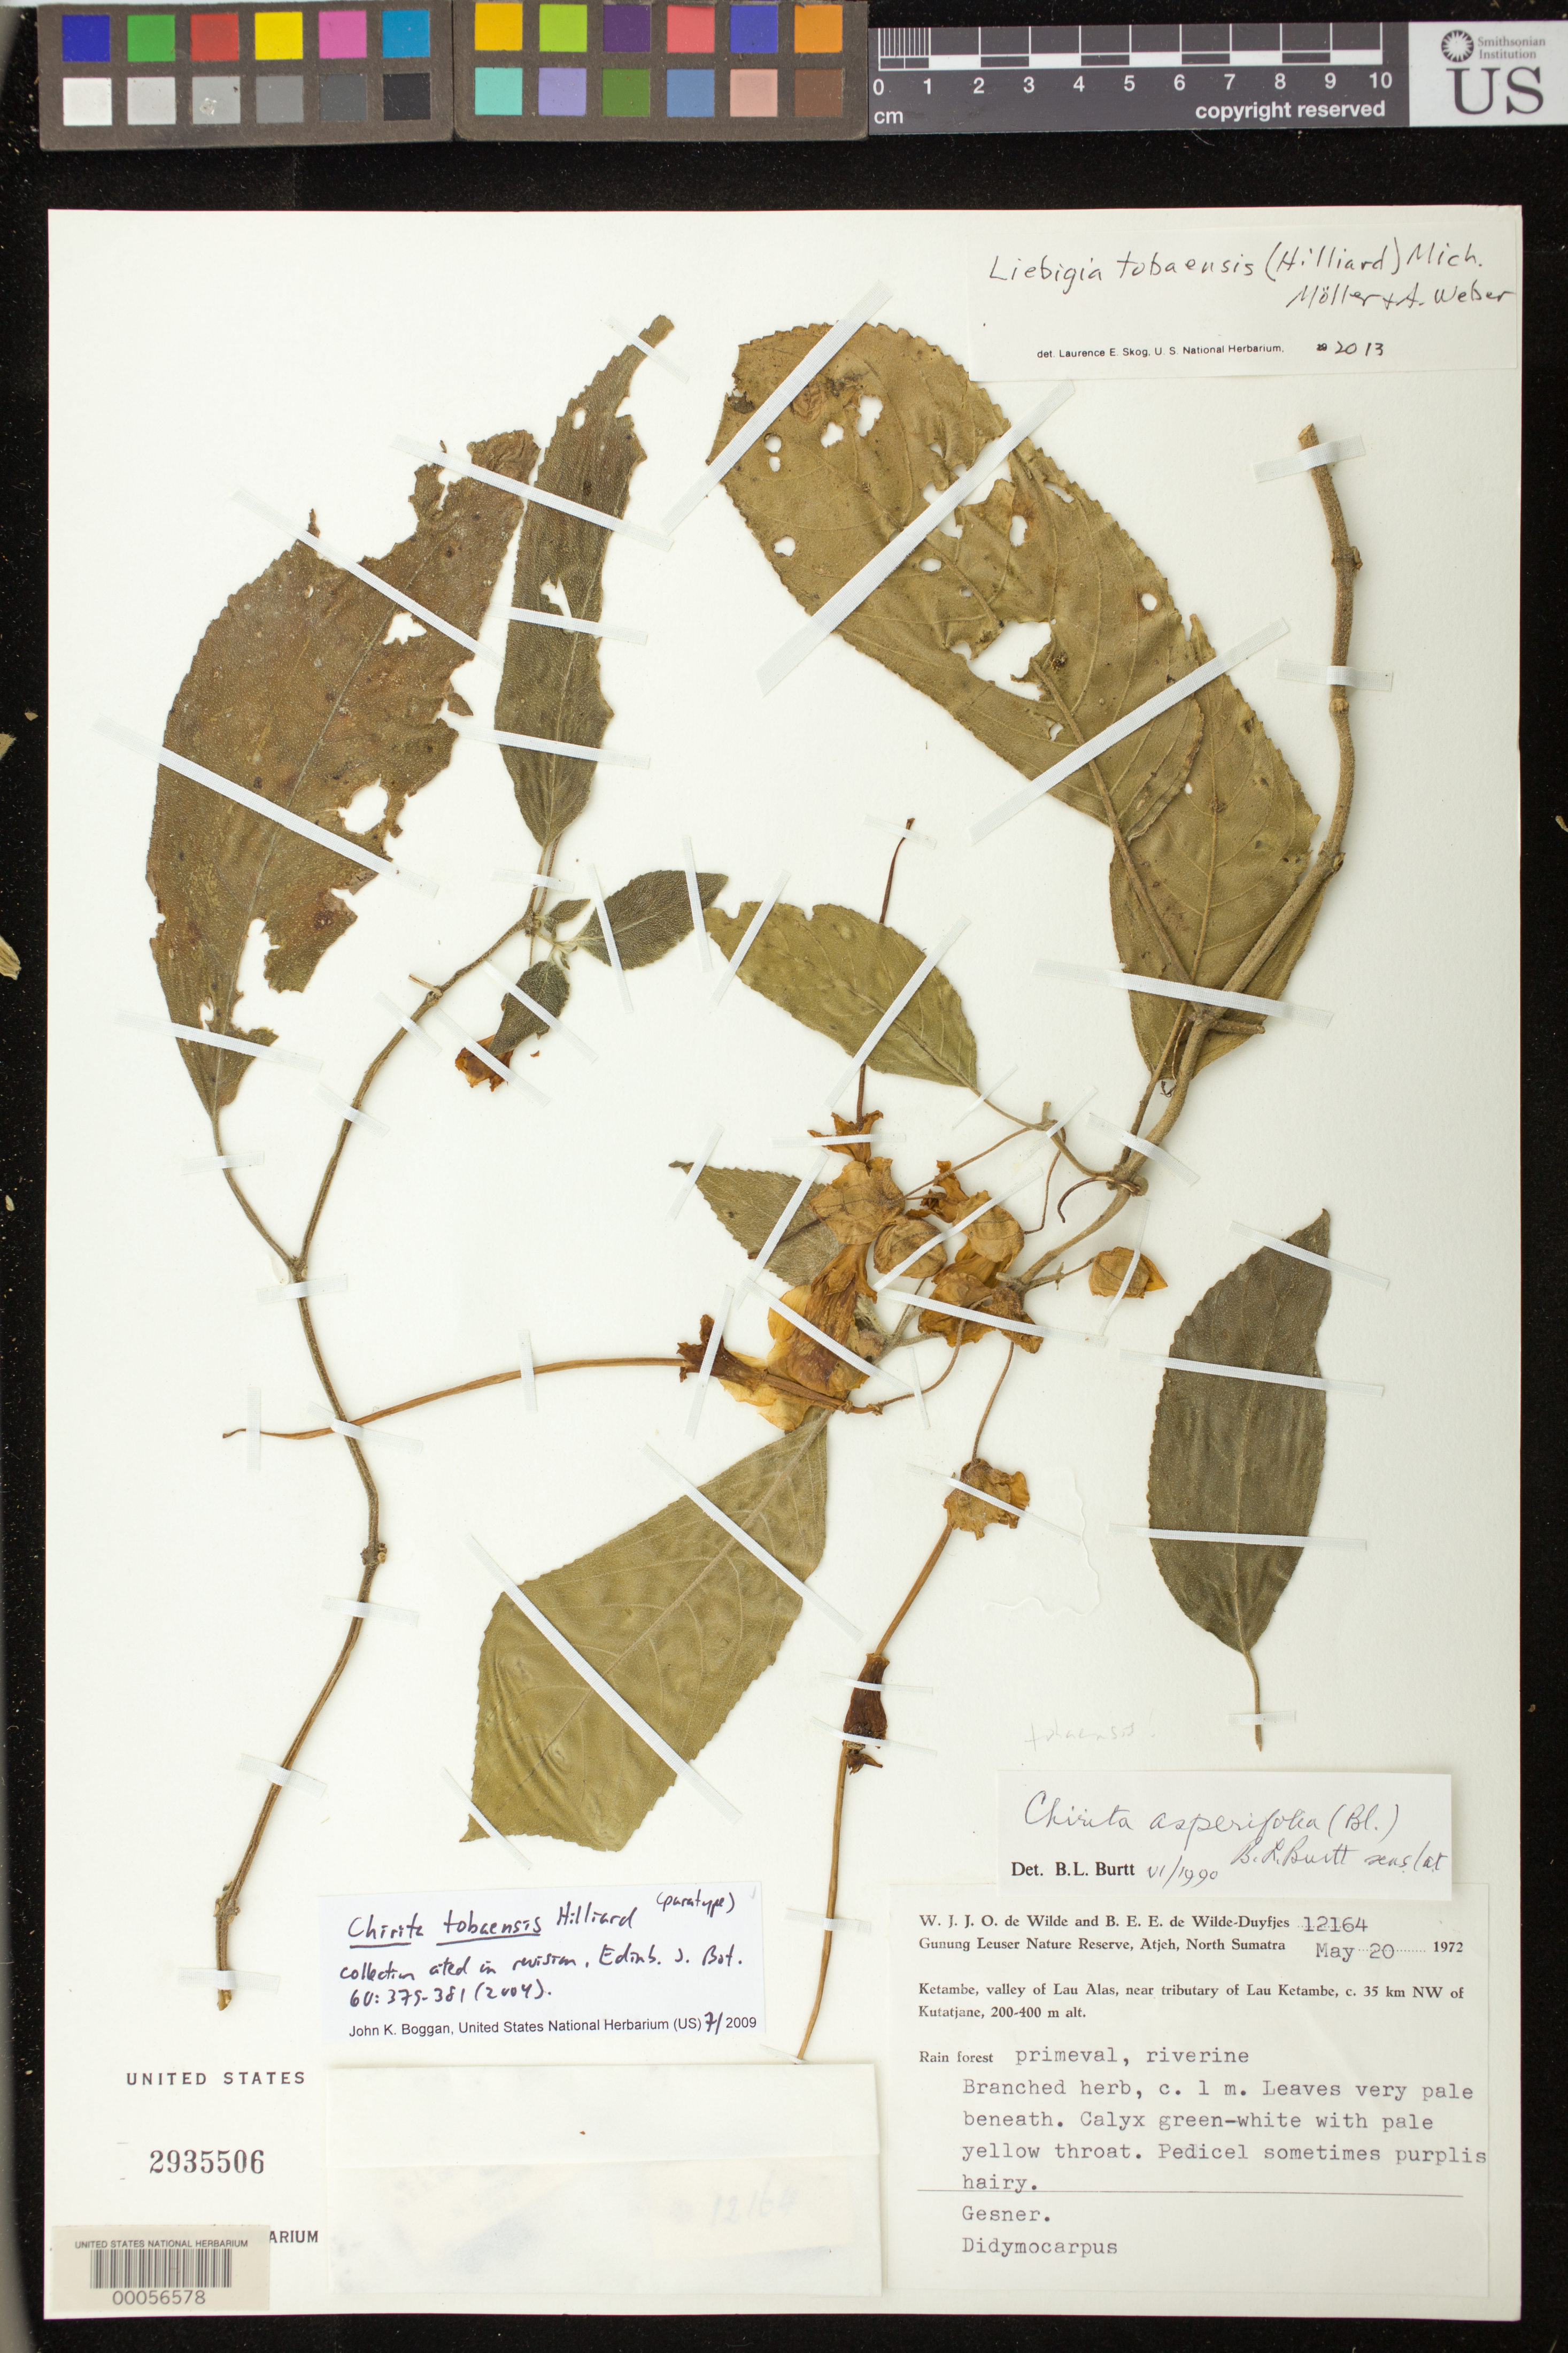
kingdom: Plantae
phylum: Tracheophyta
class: Magnoliopsida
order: Lamiales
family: Gesneriaceae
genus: Liebigia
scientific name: Liebigia tobaensis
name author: (Hilliard) Mich. Möller & A. Weber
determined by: Skog, Laurence E.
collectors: W. J. de Wilde & B. E. de Wilde-Duyfjes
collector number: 12164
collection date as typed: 20 May 1972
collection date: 1972-05-20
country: Indonesia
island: Sumatra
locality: Gunung Leuser Nature Reserve, Atjeh, North Sumatra. Ketambe, valley of Lau Alas, near tributary of Lau Ketambe, c. 35 km NW of Kutatjane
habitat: Rain forest primeval, riverine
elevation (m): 200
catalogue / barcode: US 2935506